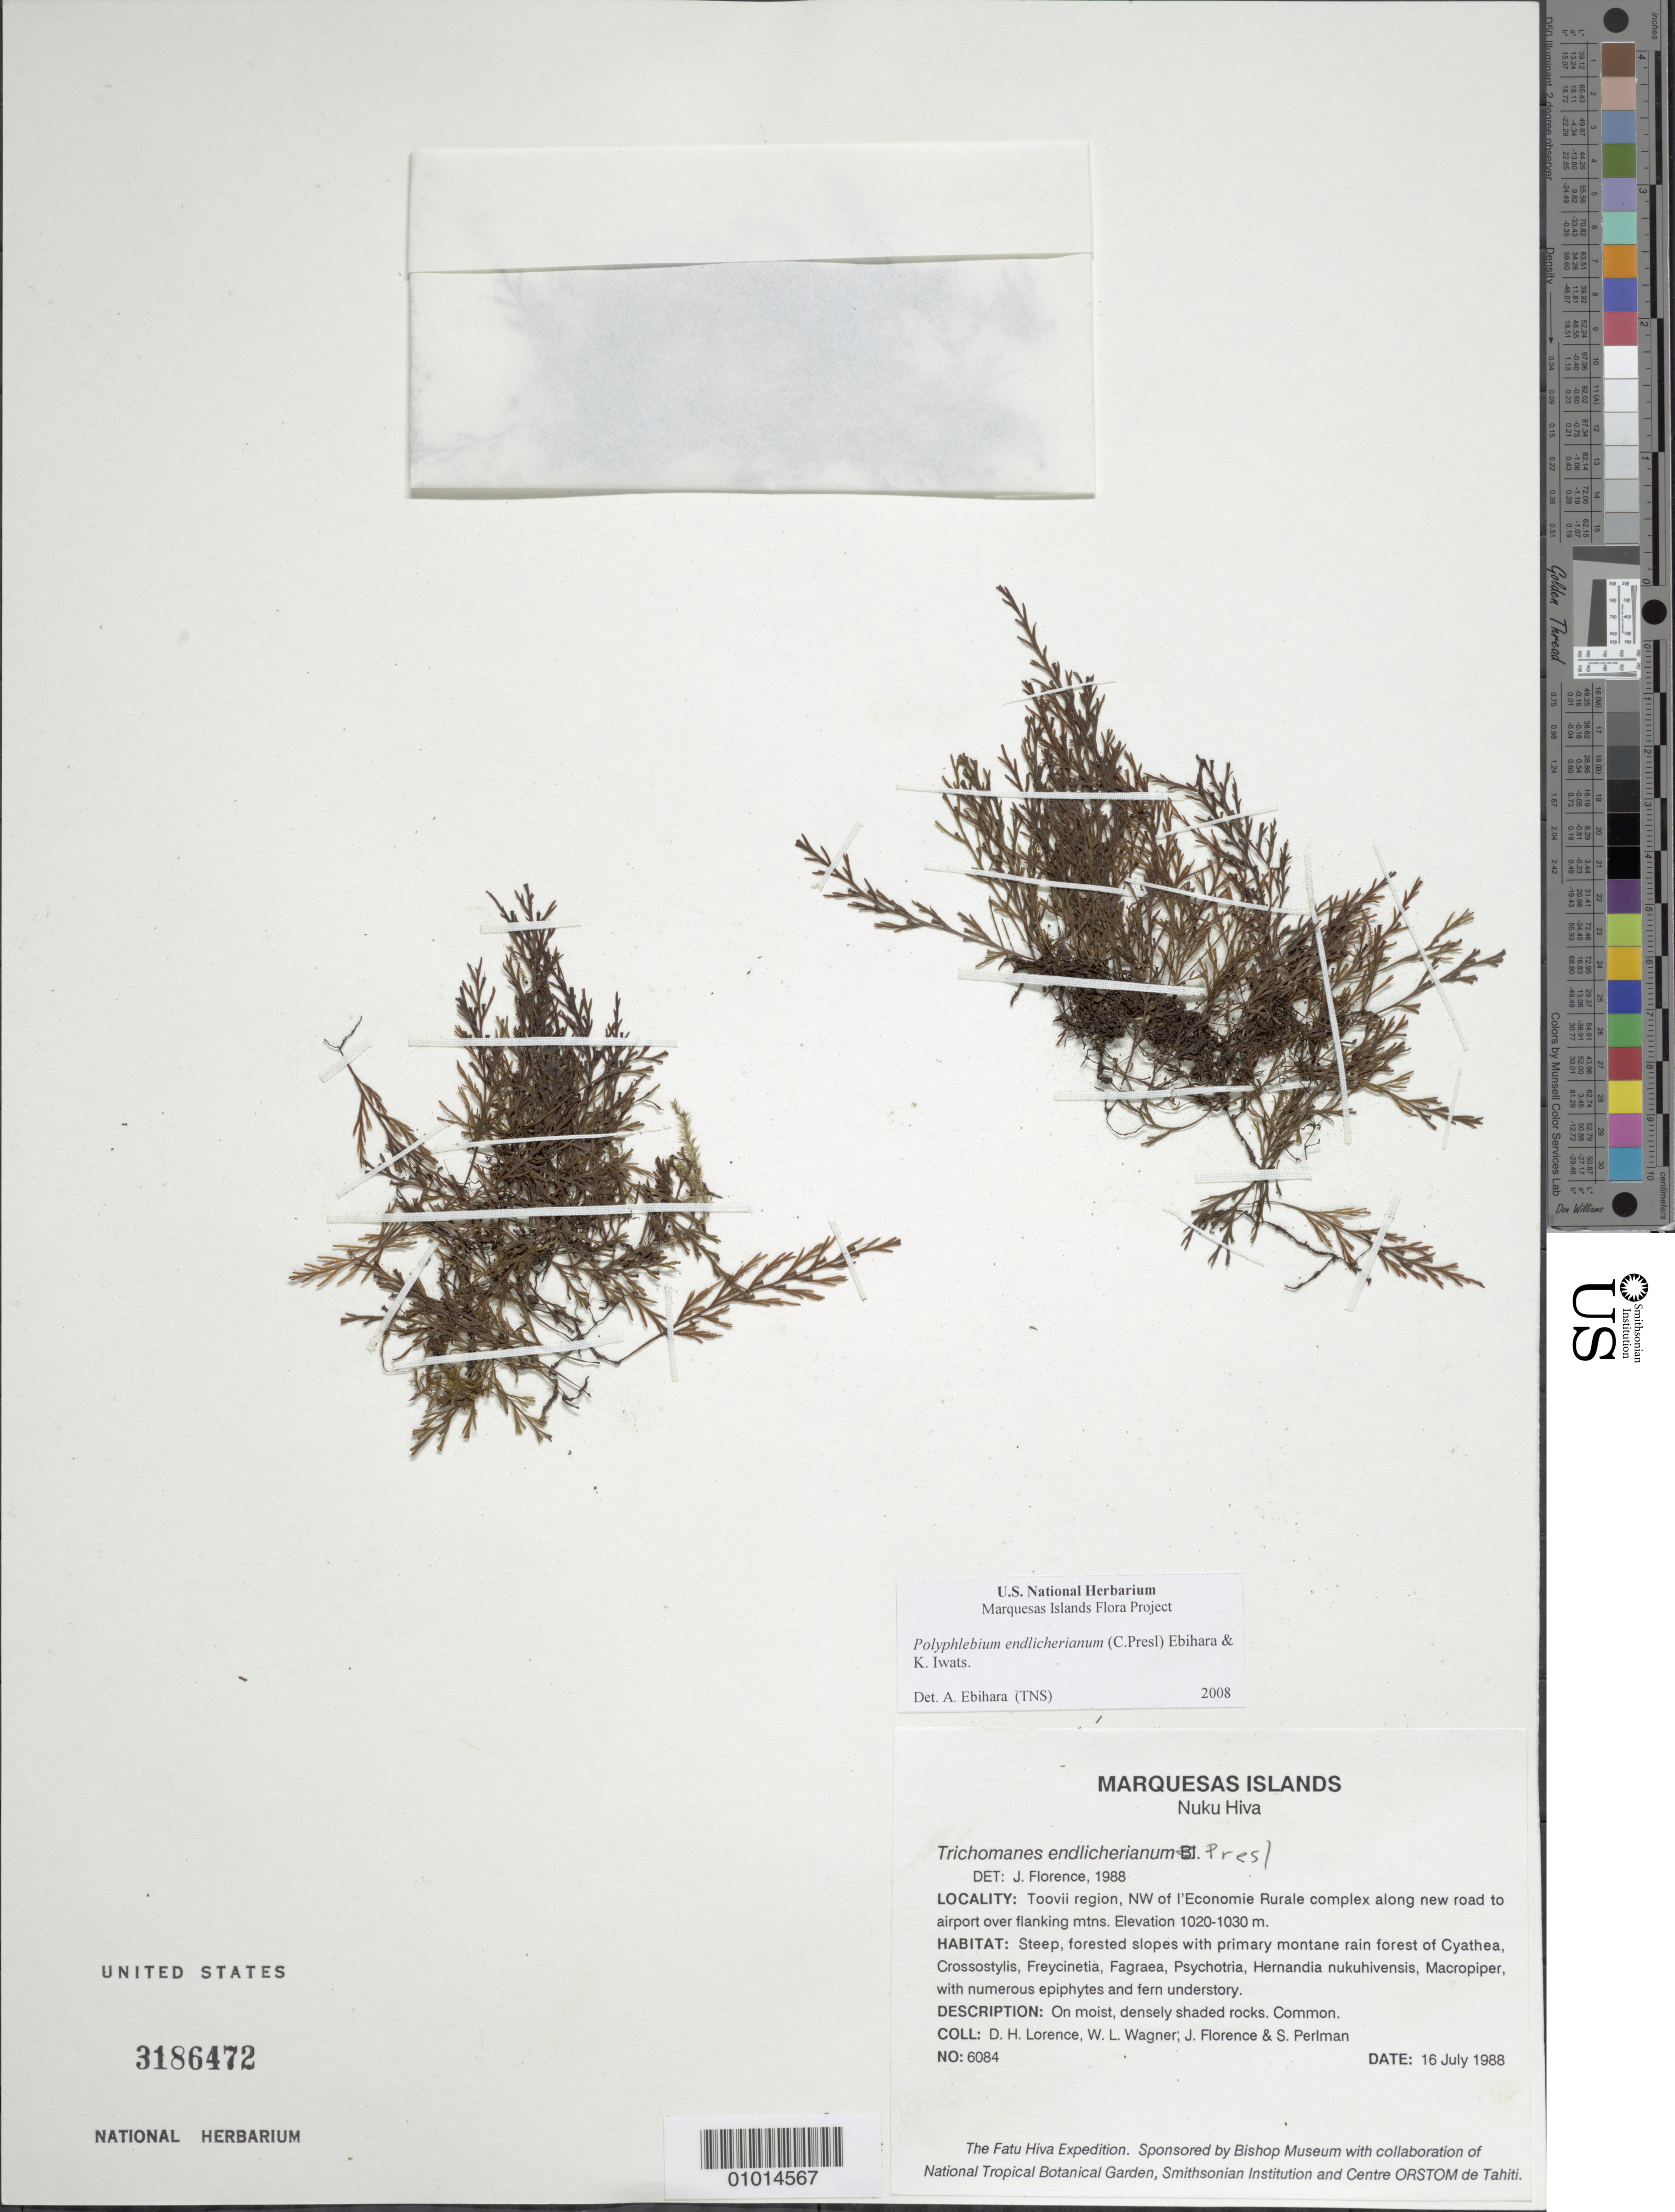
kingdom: Plantae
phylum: Tracheophyta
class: Polypodiopsida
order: Hymenophyllales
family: Hymenophyllaceae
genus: Polyphlebium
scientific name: Polyphlebium endlicherianum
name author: (C. Presl) Ebihara & K. Iwats.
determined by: Ebihara, A.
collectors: D. Lorence, W. L. Wagner, J. Florence & S. P. Perlman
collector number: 6084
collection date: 1988-07-16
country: French Polynesia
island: Nuku Hiva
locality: Toovii region, NW of l'Economie Rurale complex along new road to airport over flanking mountains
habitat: Steep, forested slopes with primary montane rain forest of Cyathea, Crossostylis, Freycinetia, Fagraea, Psychotria, Hernandia nukuhivensis, Macropiper, with numerous epiphytes and fern understory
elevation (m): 1020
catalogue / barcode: US 3186472